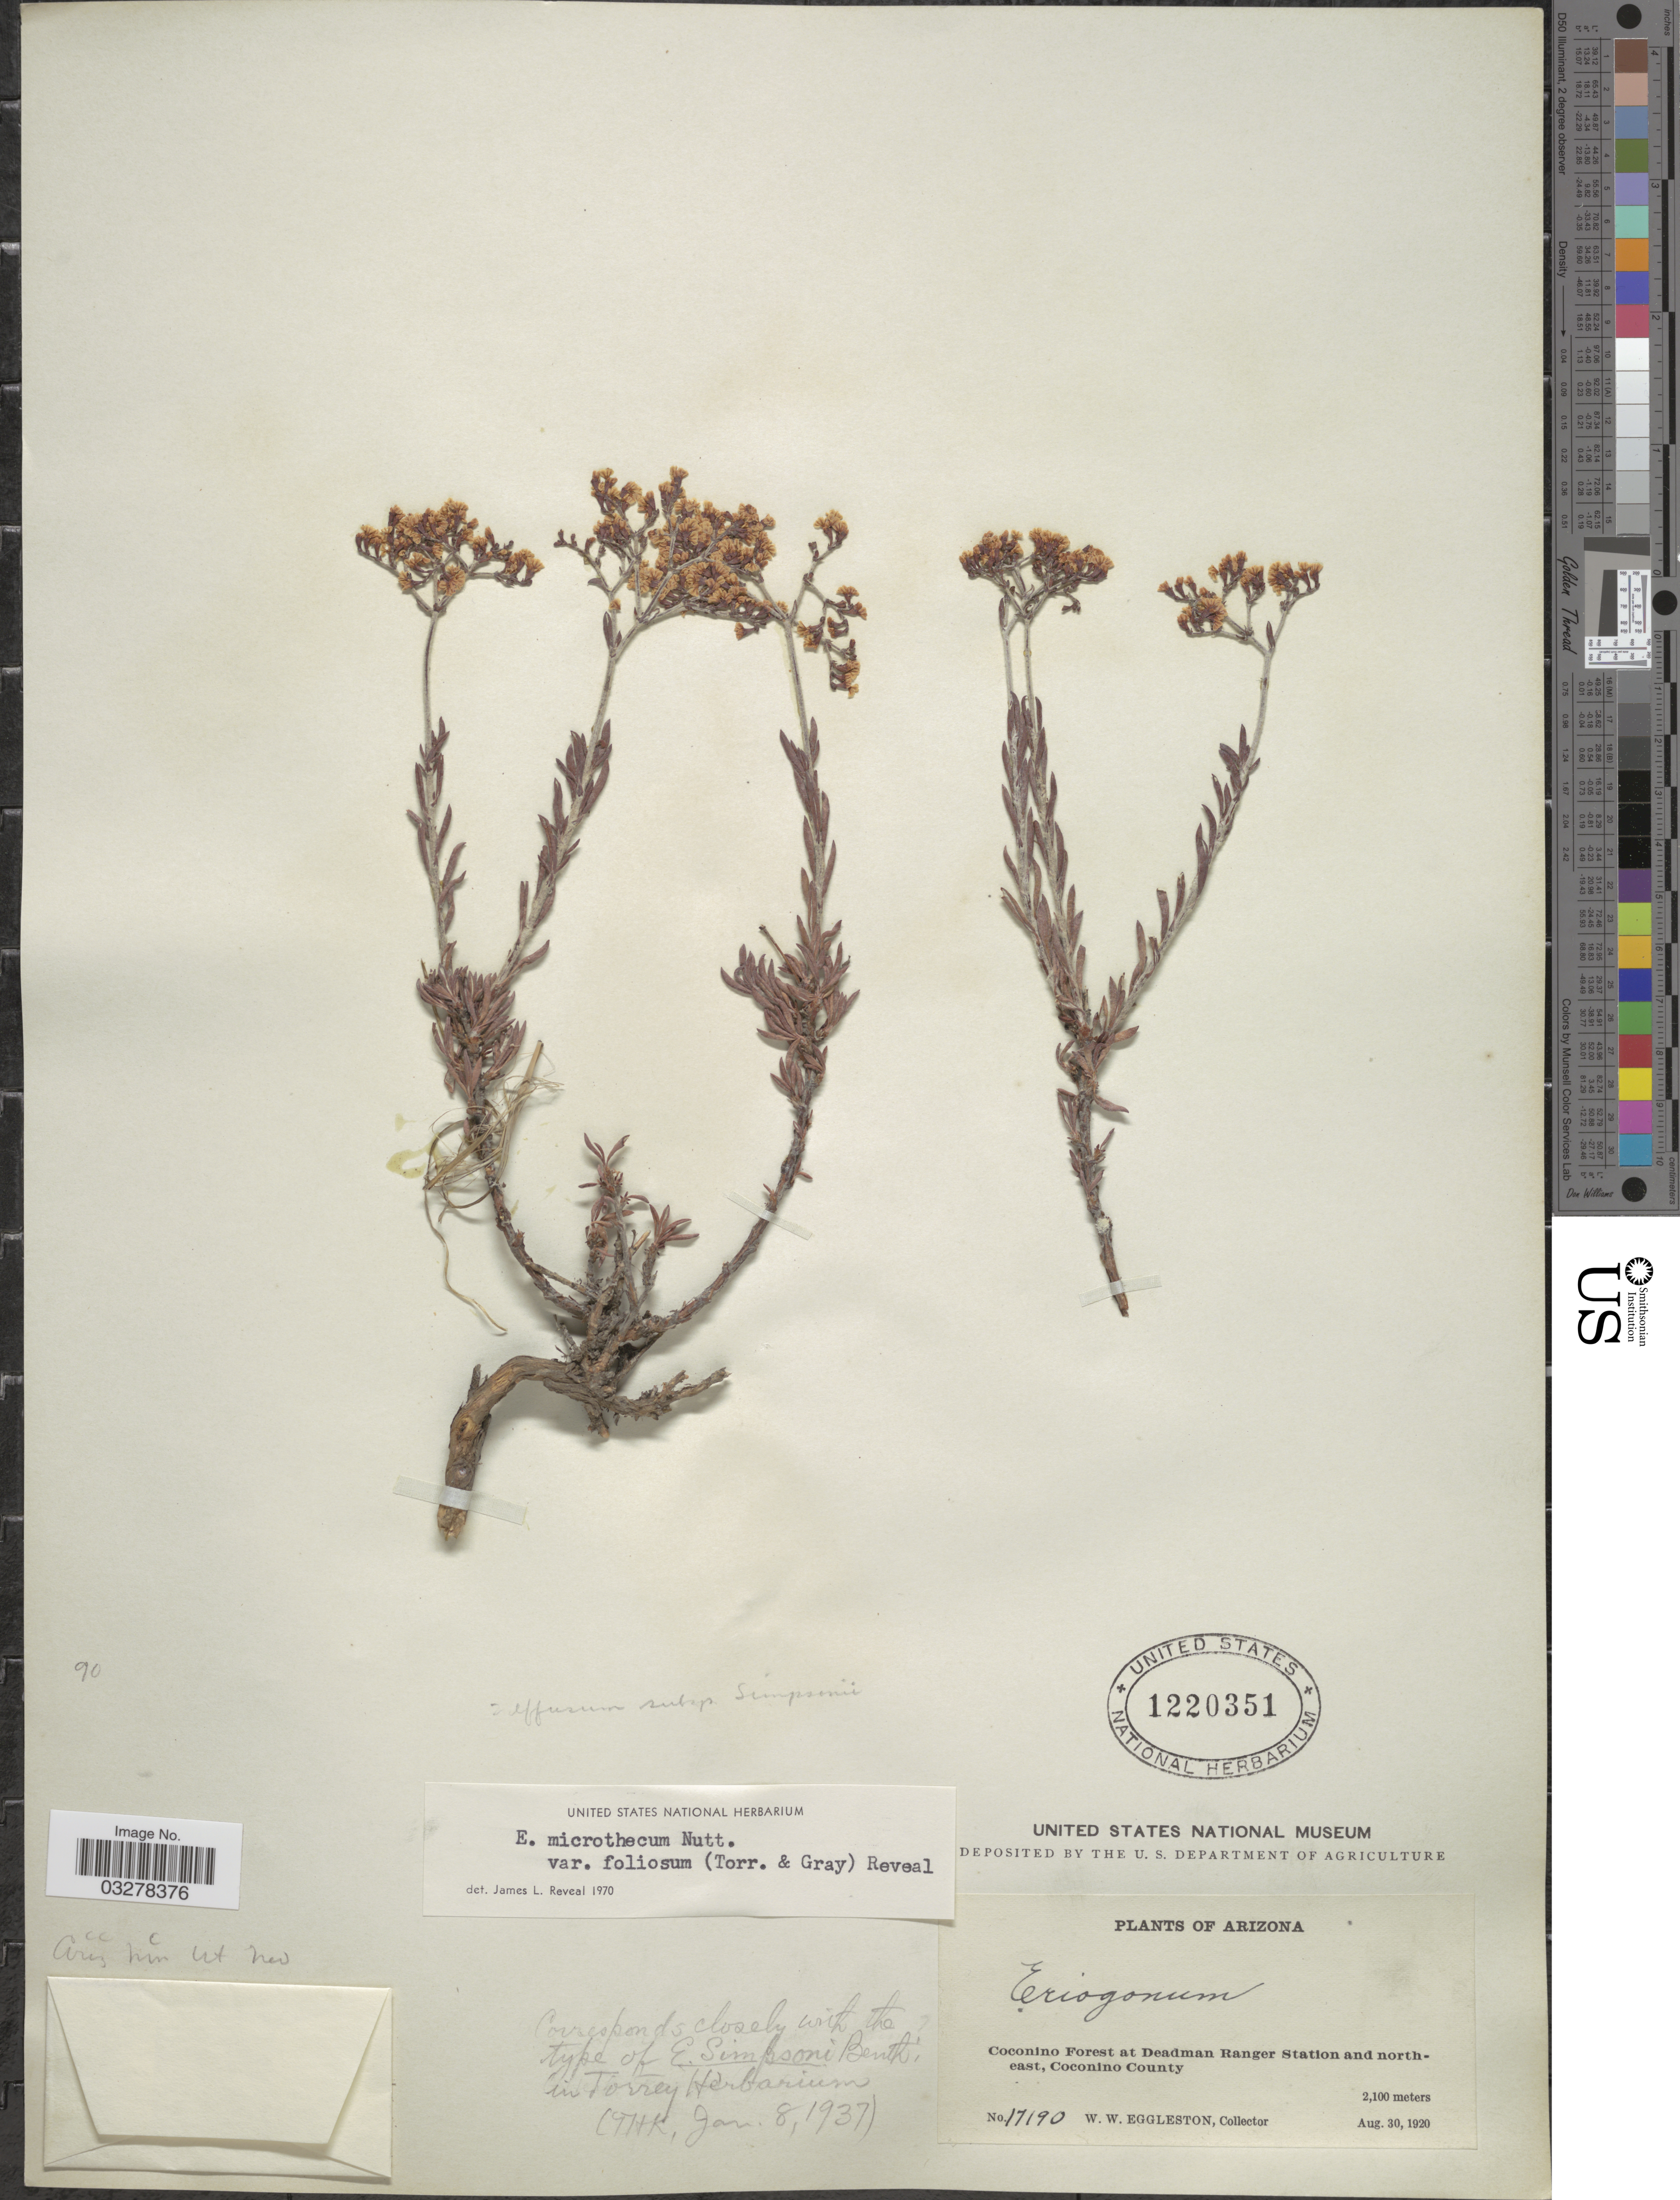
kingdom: Plantae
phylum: Tracheophyta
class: Magnoliopsida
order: Caryophyllales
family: Polygonaceae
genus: Eriogonum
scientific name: Eriogonum microtheca var. foliosum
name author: (Torr. & A. Gray) Reveal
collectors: W. W. Eggleston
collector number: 17190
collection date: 1920-08-30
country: United States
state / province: Arizona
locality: Coconino Forest at Deadman Ranger Station and northeast, Coconino County.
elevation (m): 2100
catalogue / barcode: US 1220351